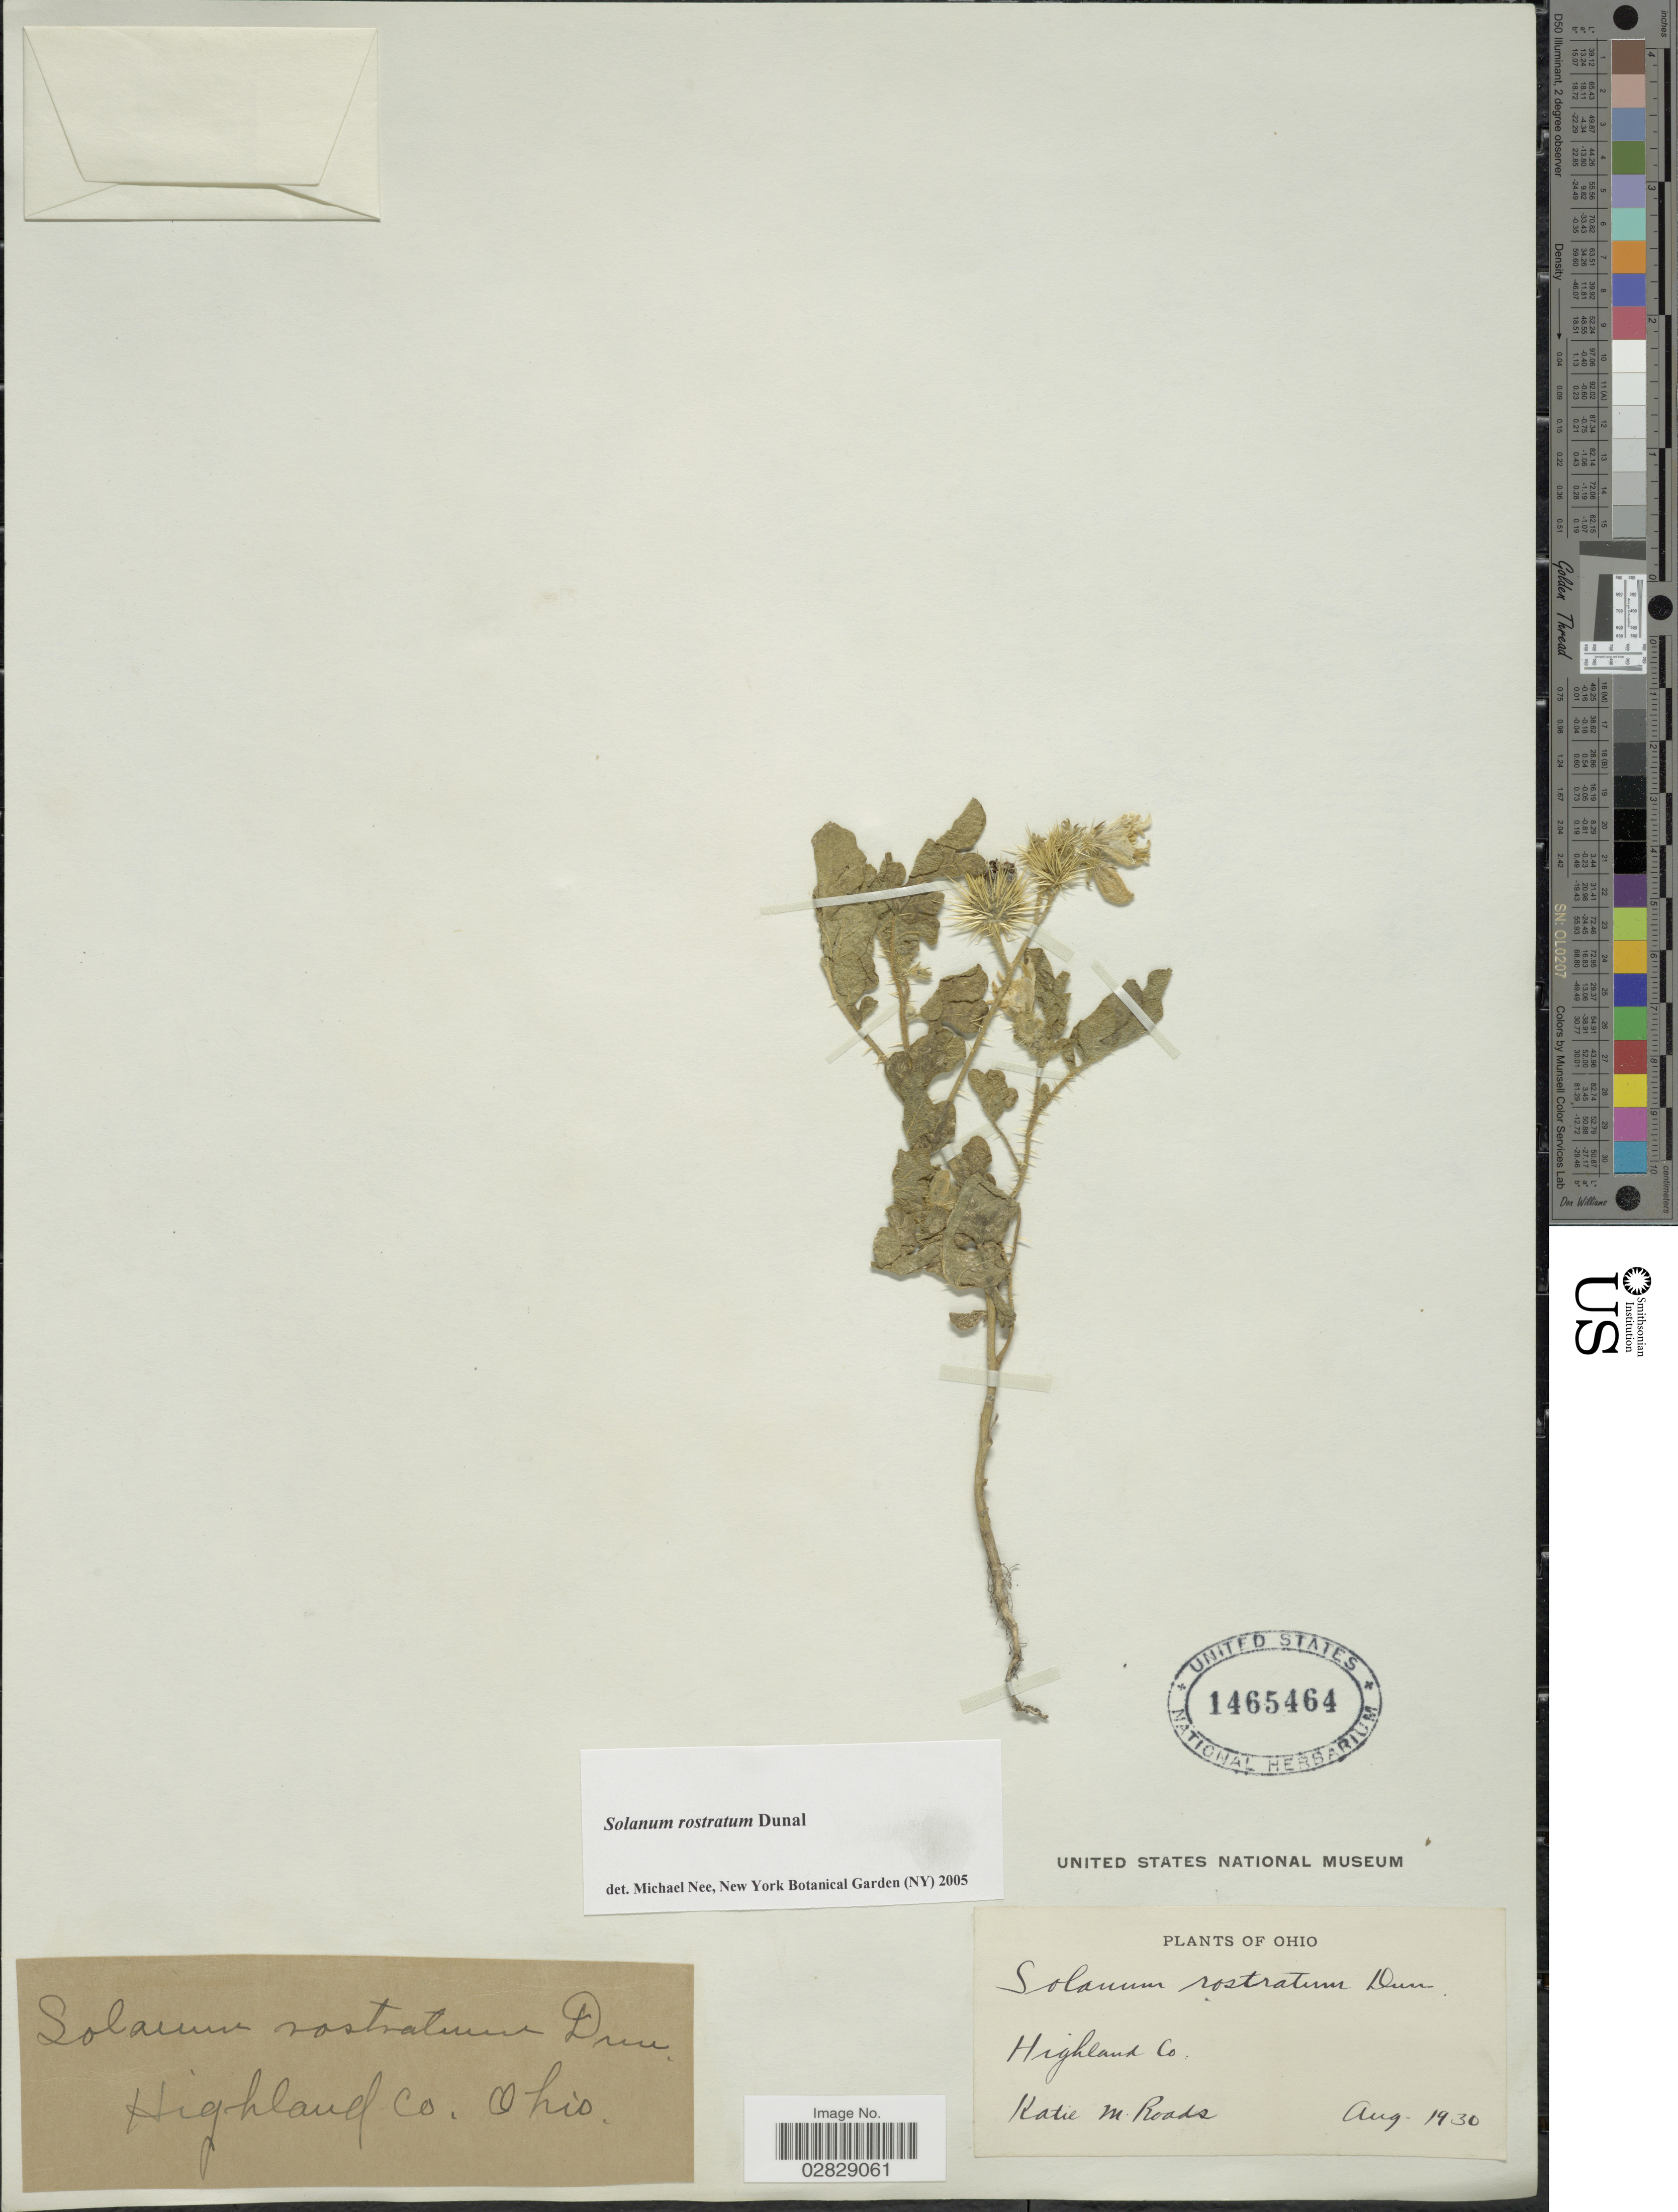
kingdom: Plantae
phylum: Tracheophyta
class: Magnoliopsida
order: Solanales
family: Solanaceae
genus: Solanum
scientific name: Solanum rostratum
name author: Dunal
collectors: K. Roads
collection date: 1930-08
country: United States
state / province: Ohio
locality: Highland Co.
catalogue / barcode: US 1465464